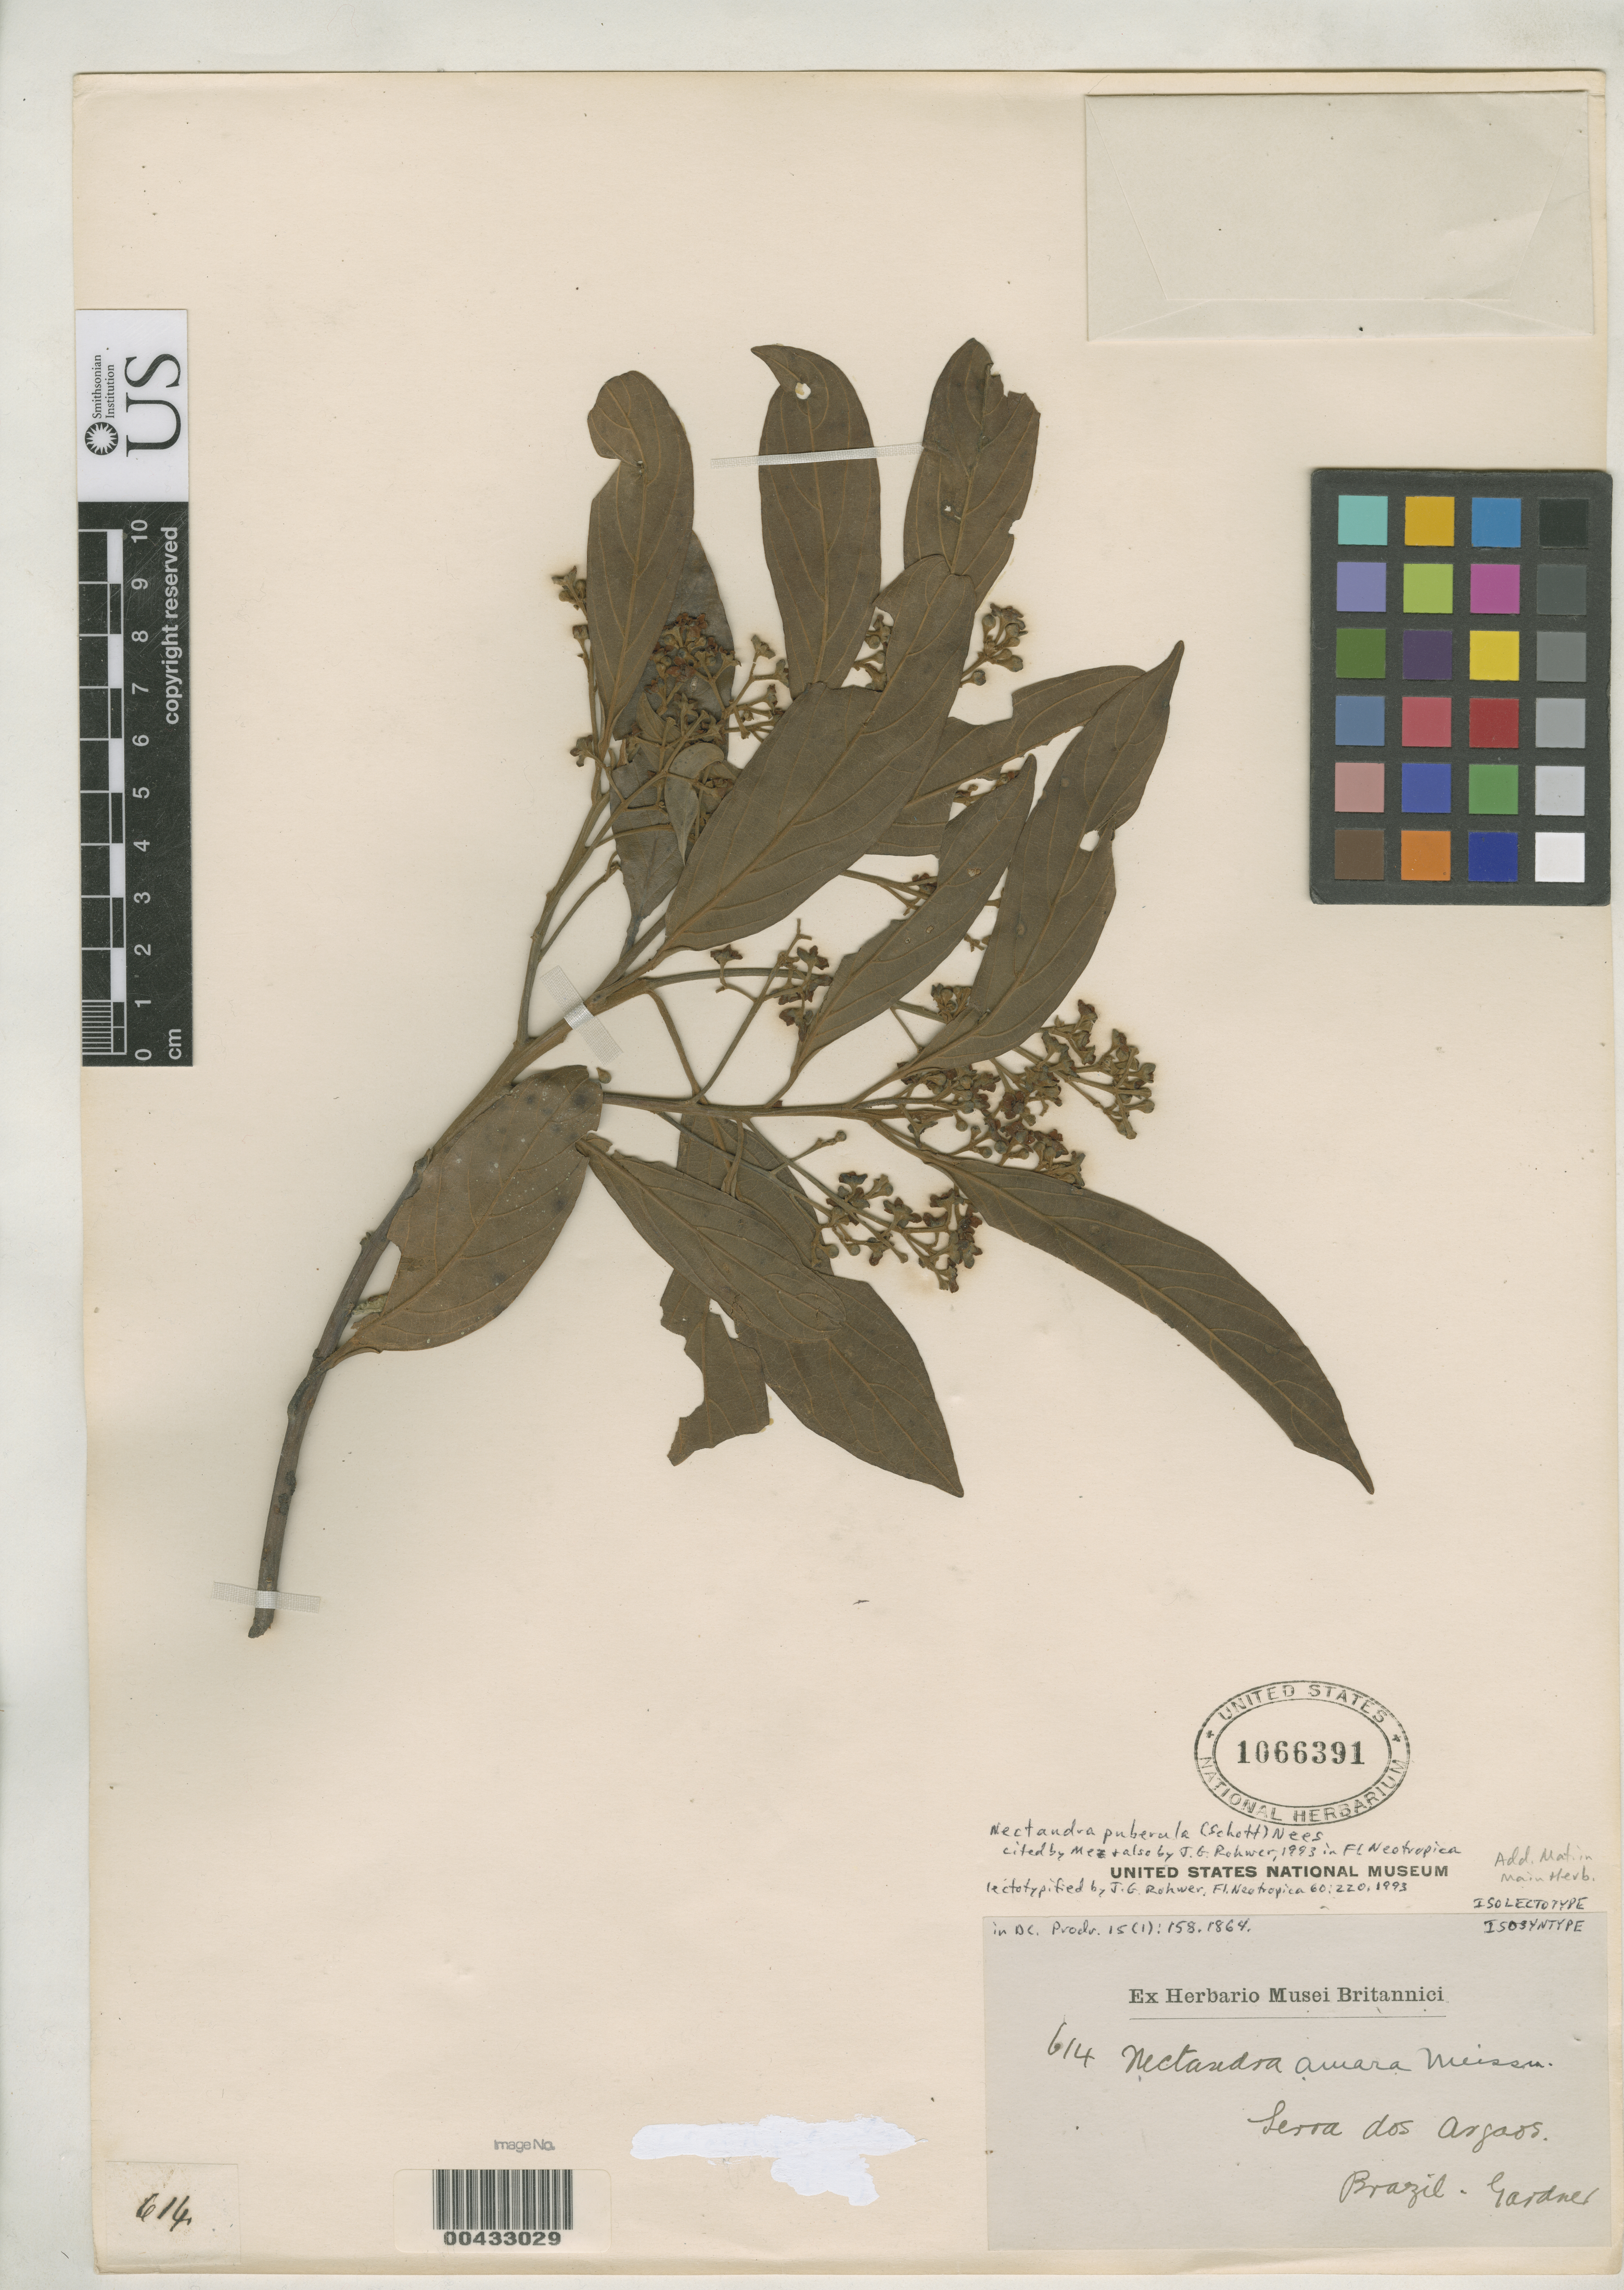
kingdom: Plantae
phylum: Tracheophyta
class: Magnoliopsida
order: Laurales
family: Lauraceae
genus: Nectandra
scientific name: Nectandra amara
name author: Meisn. in DC.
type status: Isolectotype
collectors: G. Gardner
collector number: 614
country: Brazil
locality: Serra dos Orgoas.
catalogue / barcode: US 1066391